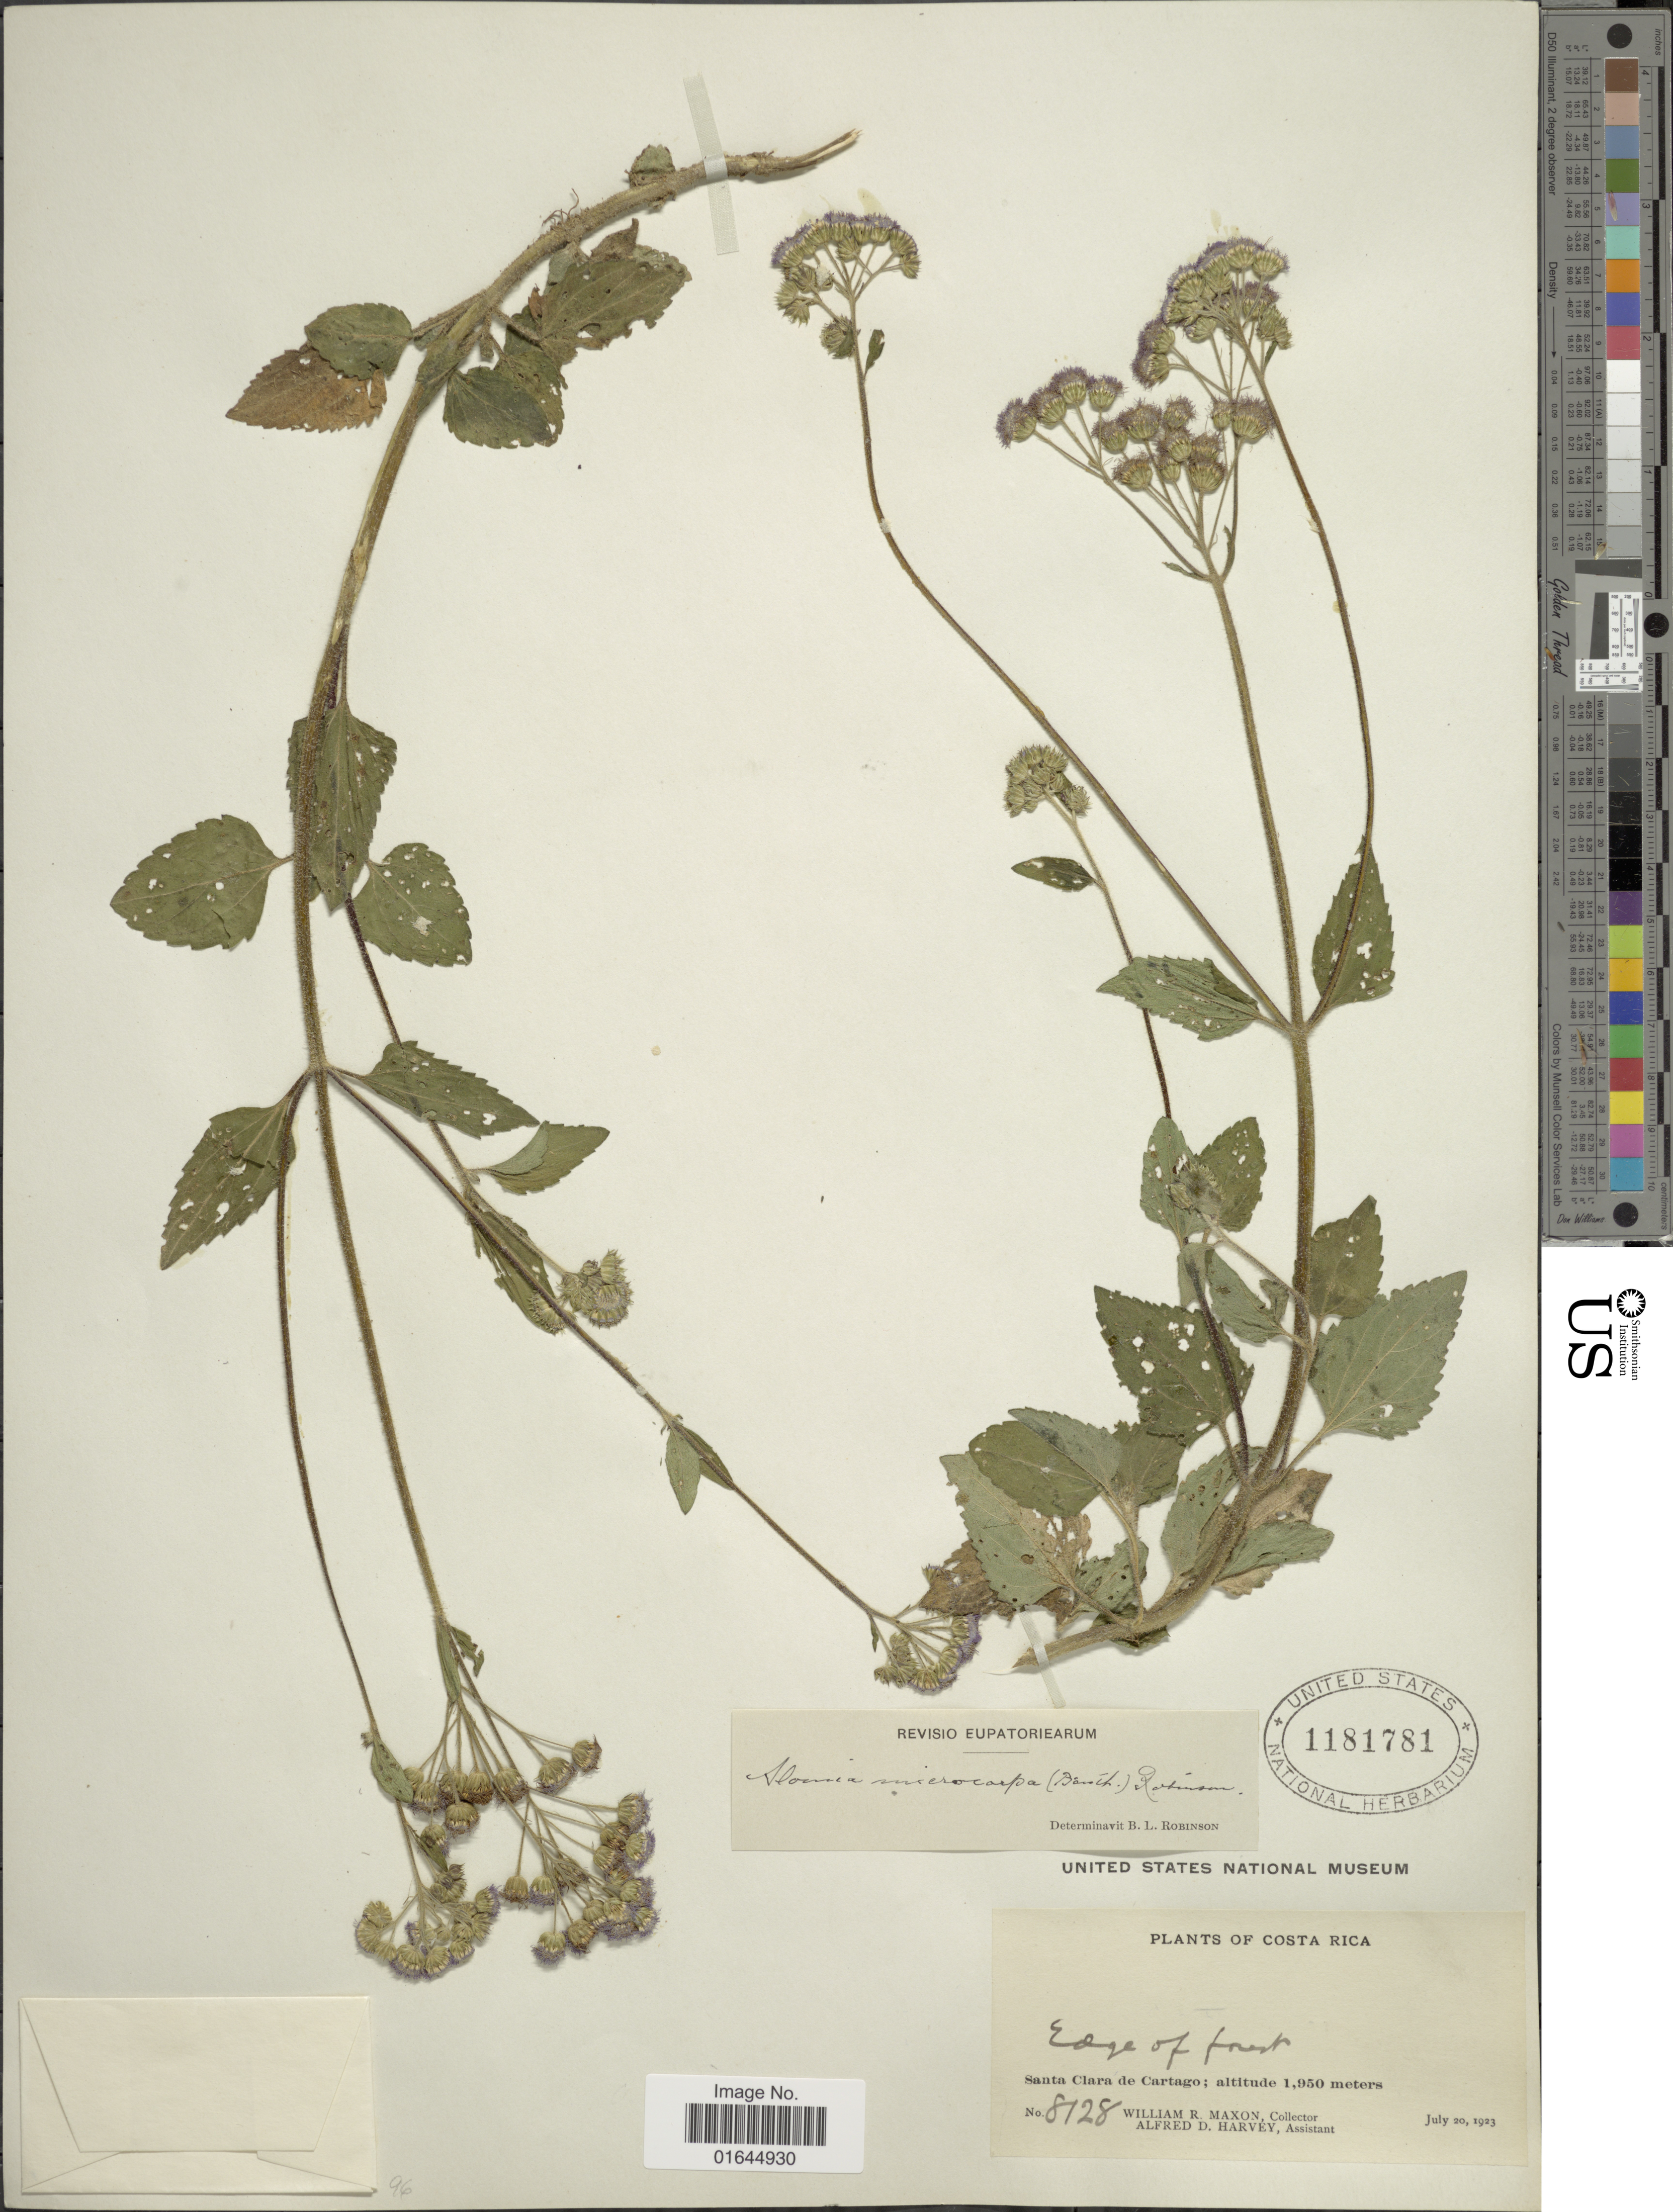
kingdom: Plantae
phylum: Tracheophyta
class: Magnoliopsida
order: Asterales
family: Asteraceae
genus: Ageratum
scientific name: Ageratum microcarpum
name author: (Benth. ex Oerst.) Hemsl.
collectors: W. R. Maxon & A. D. Harvey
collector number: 8128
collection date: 1923-07-20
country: Costa Rica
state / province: Cartago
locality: Santa Clara de Cartago.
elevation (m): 1950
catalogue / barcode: US 1181781